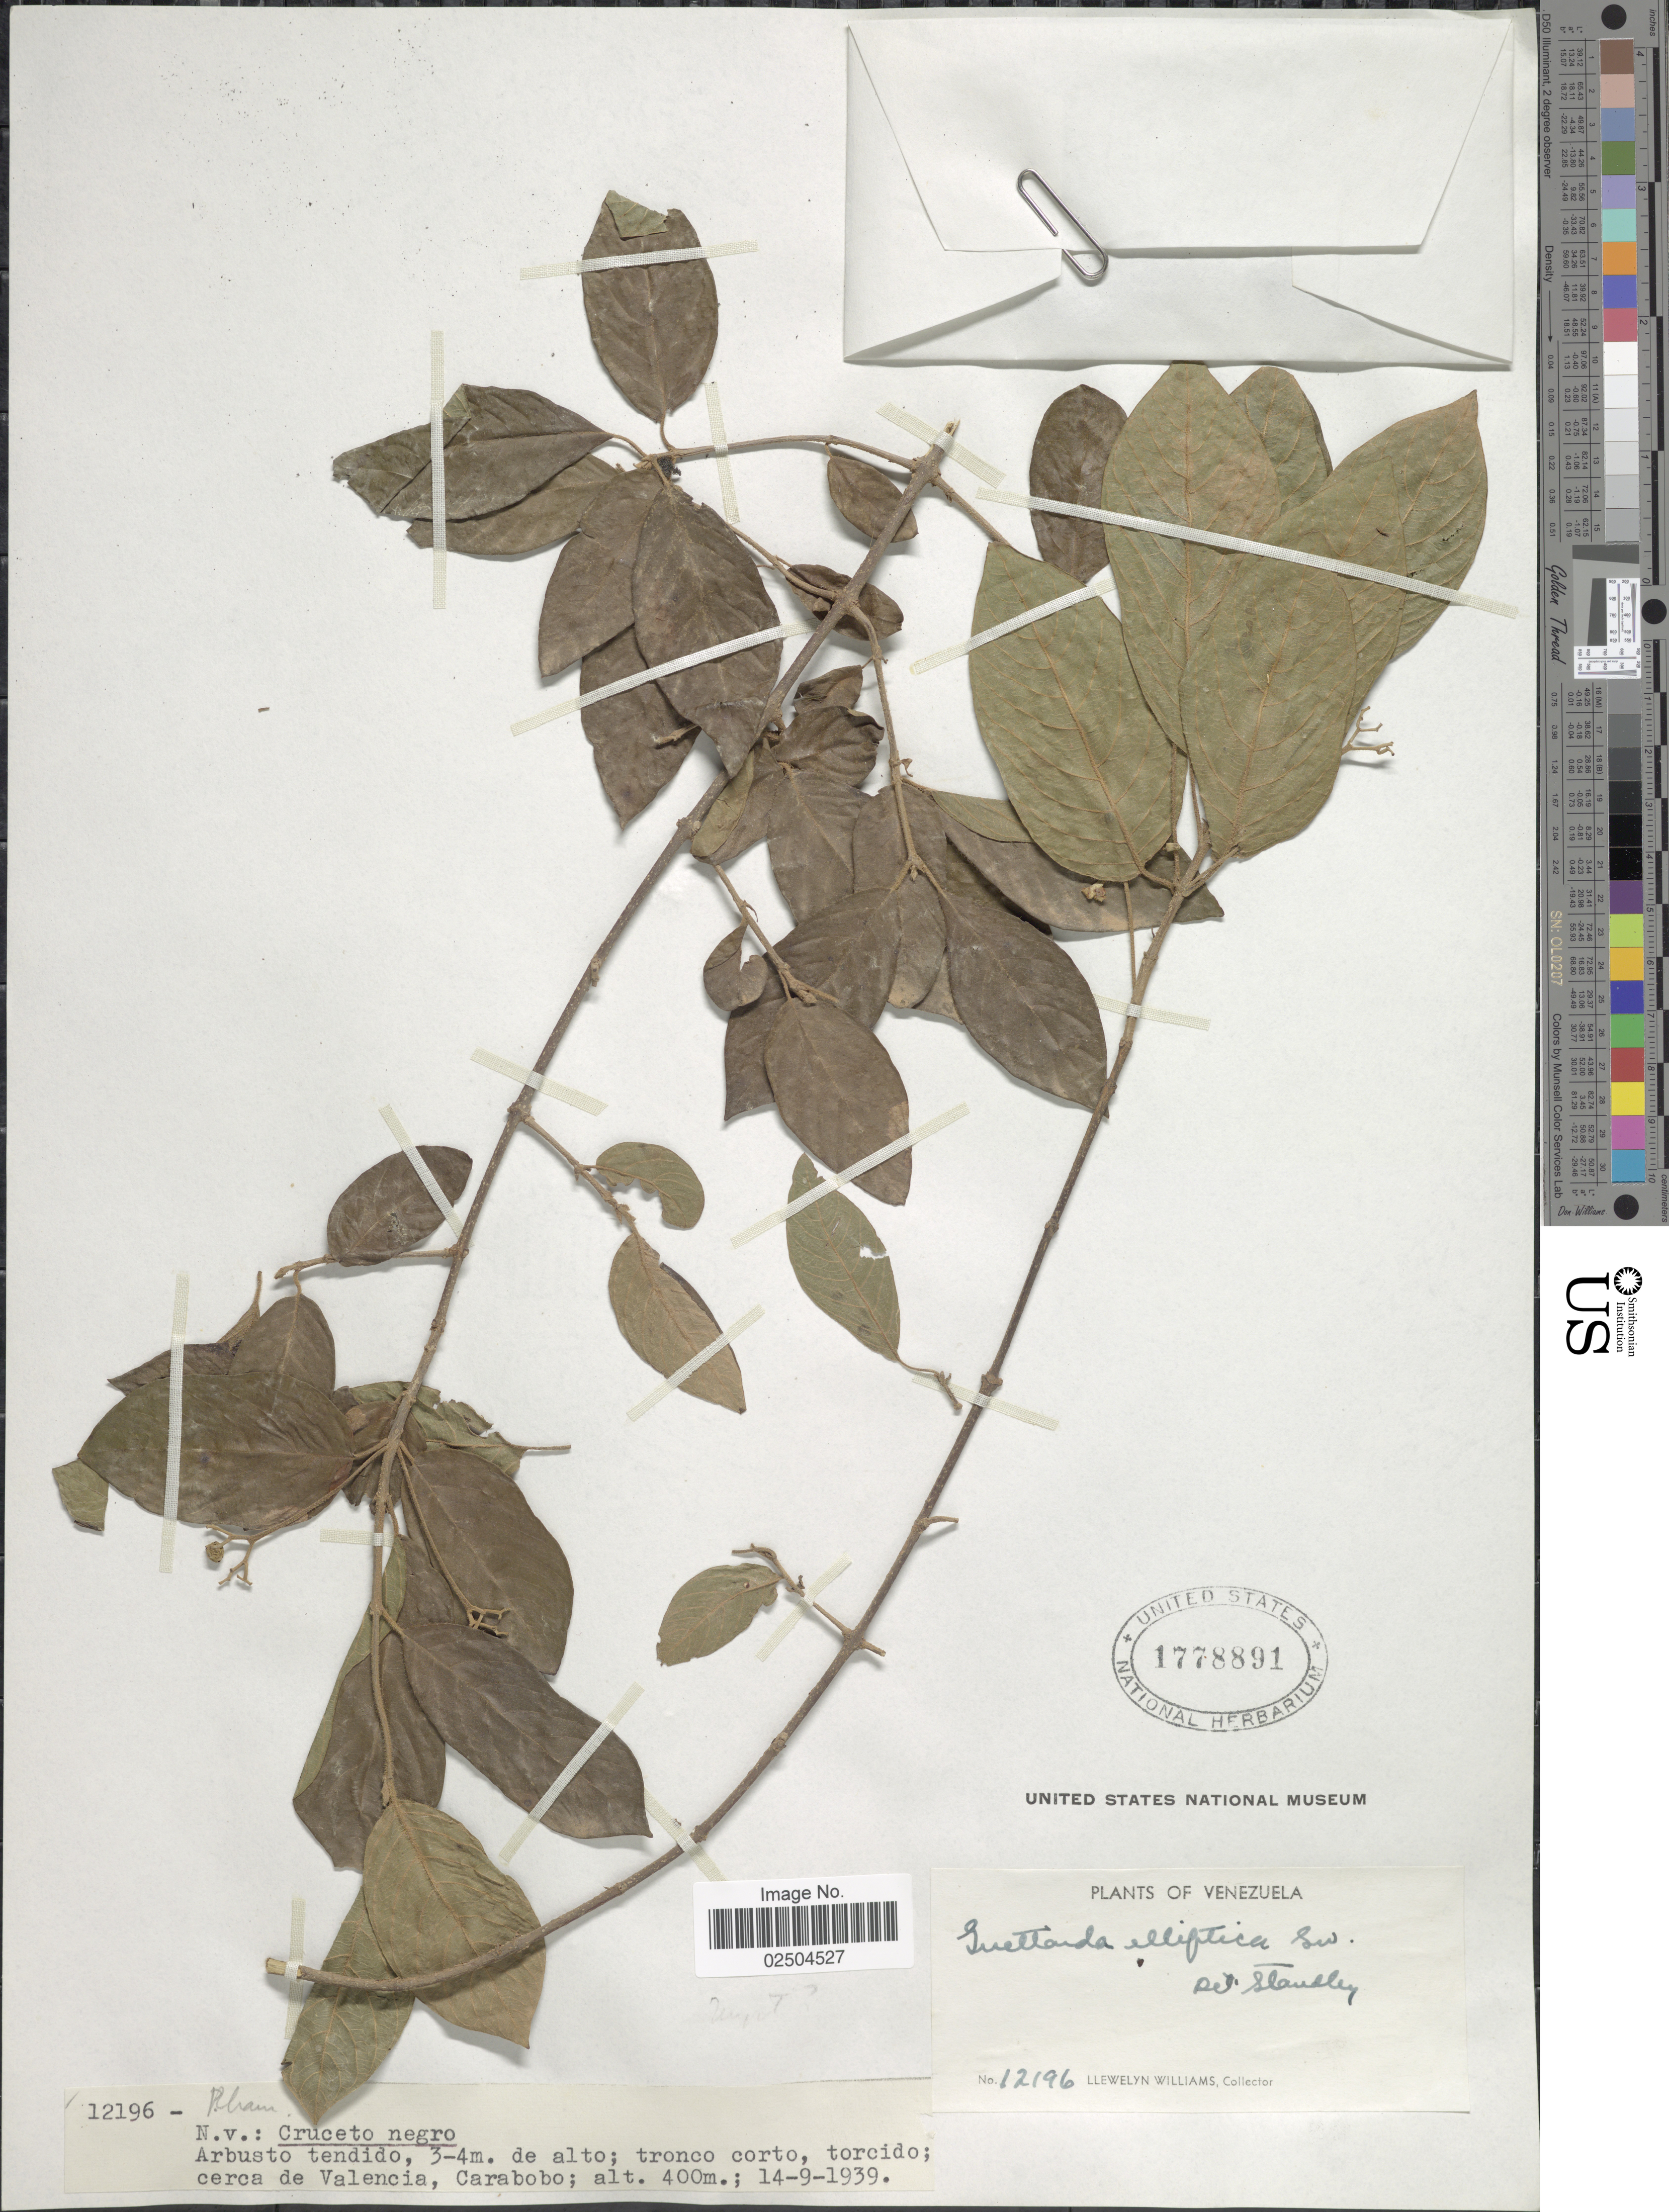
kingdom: Plantae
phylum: Tracheophyta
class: Magnoliopsida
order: Gentianales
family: Rubiaceae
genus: Guettarda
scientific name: Guettarda elliptica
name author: Sw.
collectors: Ll. Williams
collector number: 12196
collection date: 1939-09-14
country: Venezuela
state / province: Carabobo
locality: Cerca de Valencia, Carabobo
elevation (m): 400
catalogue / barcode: US 1778891